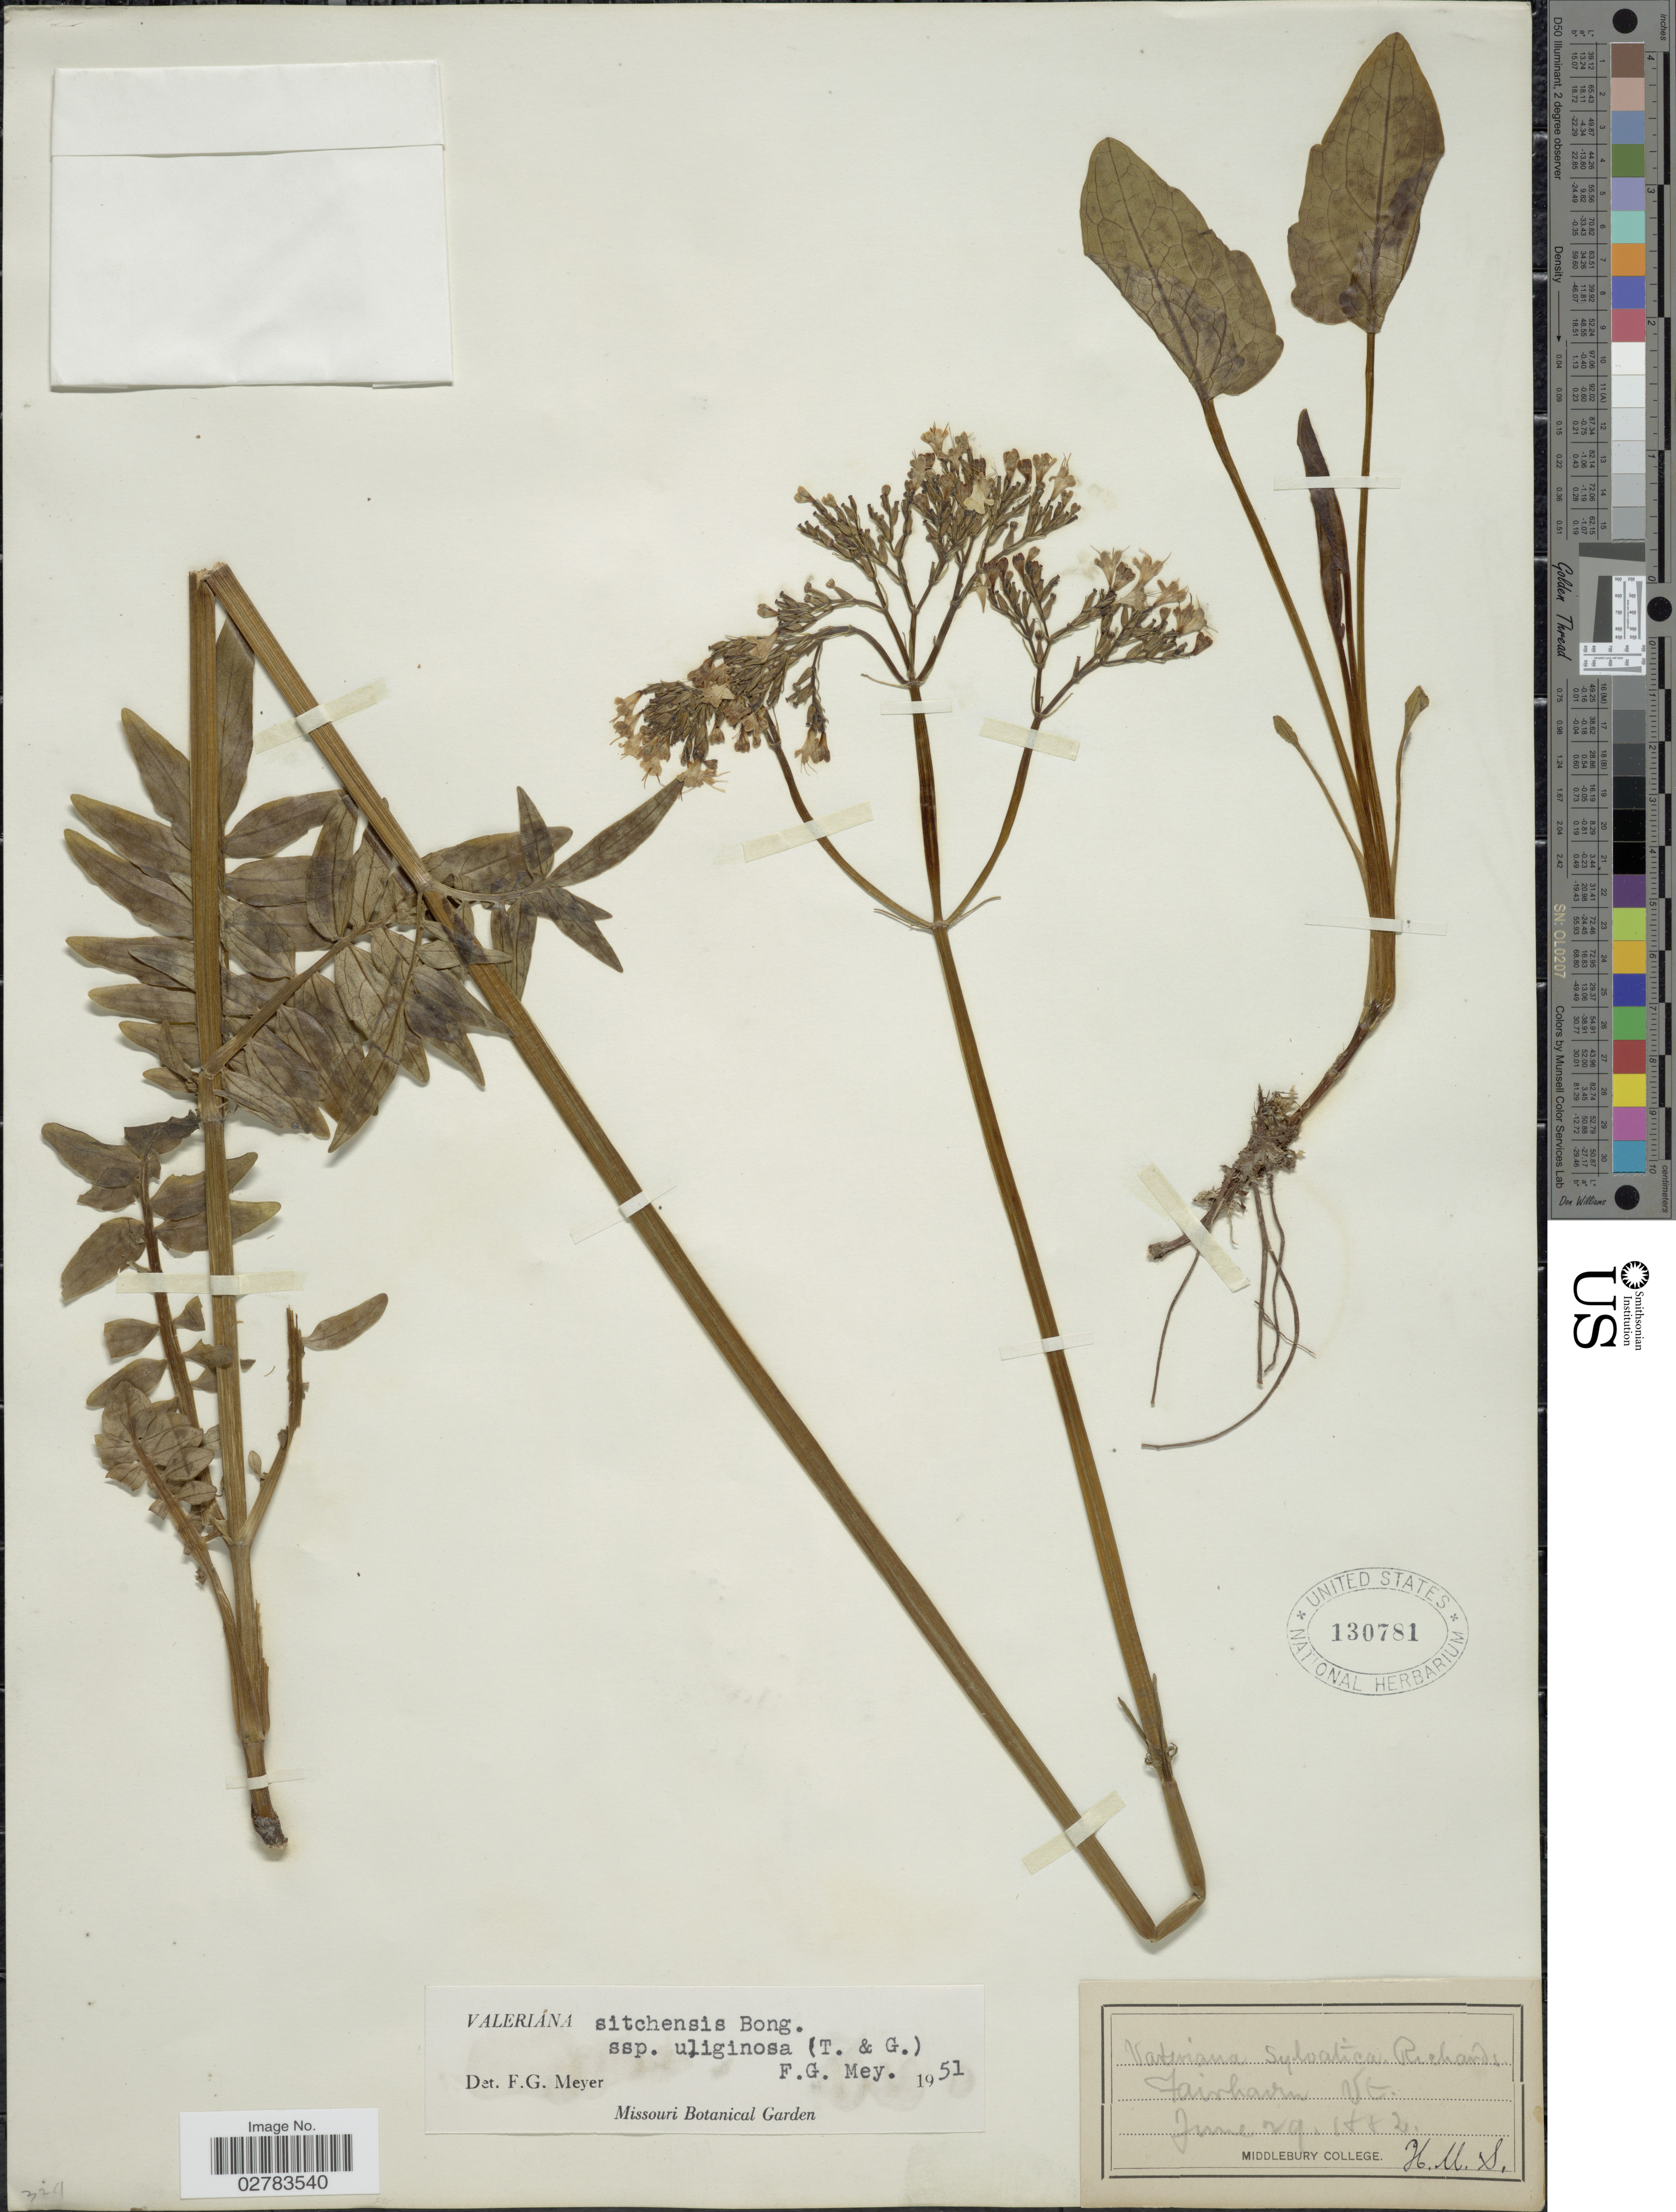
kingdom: Plantae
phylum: Tracheophyta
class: Magnoliopsida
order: Dipsacales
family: Caprifoliaceae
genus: Valeriana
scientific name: Valeriana sitchensis subsp. uliginosa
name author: (Torr. & A. Gray) F.G. Mey.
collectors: H. M. S.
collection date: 1882-06-29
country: United States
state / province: Vermont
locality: Fairhaven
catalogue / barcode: US 130781